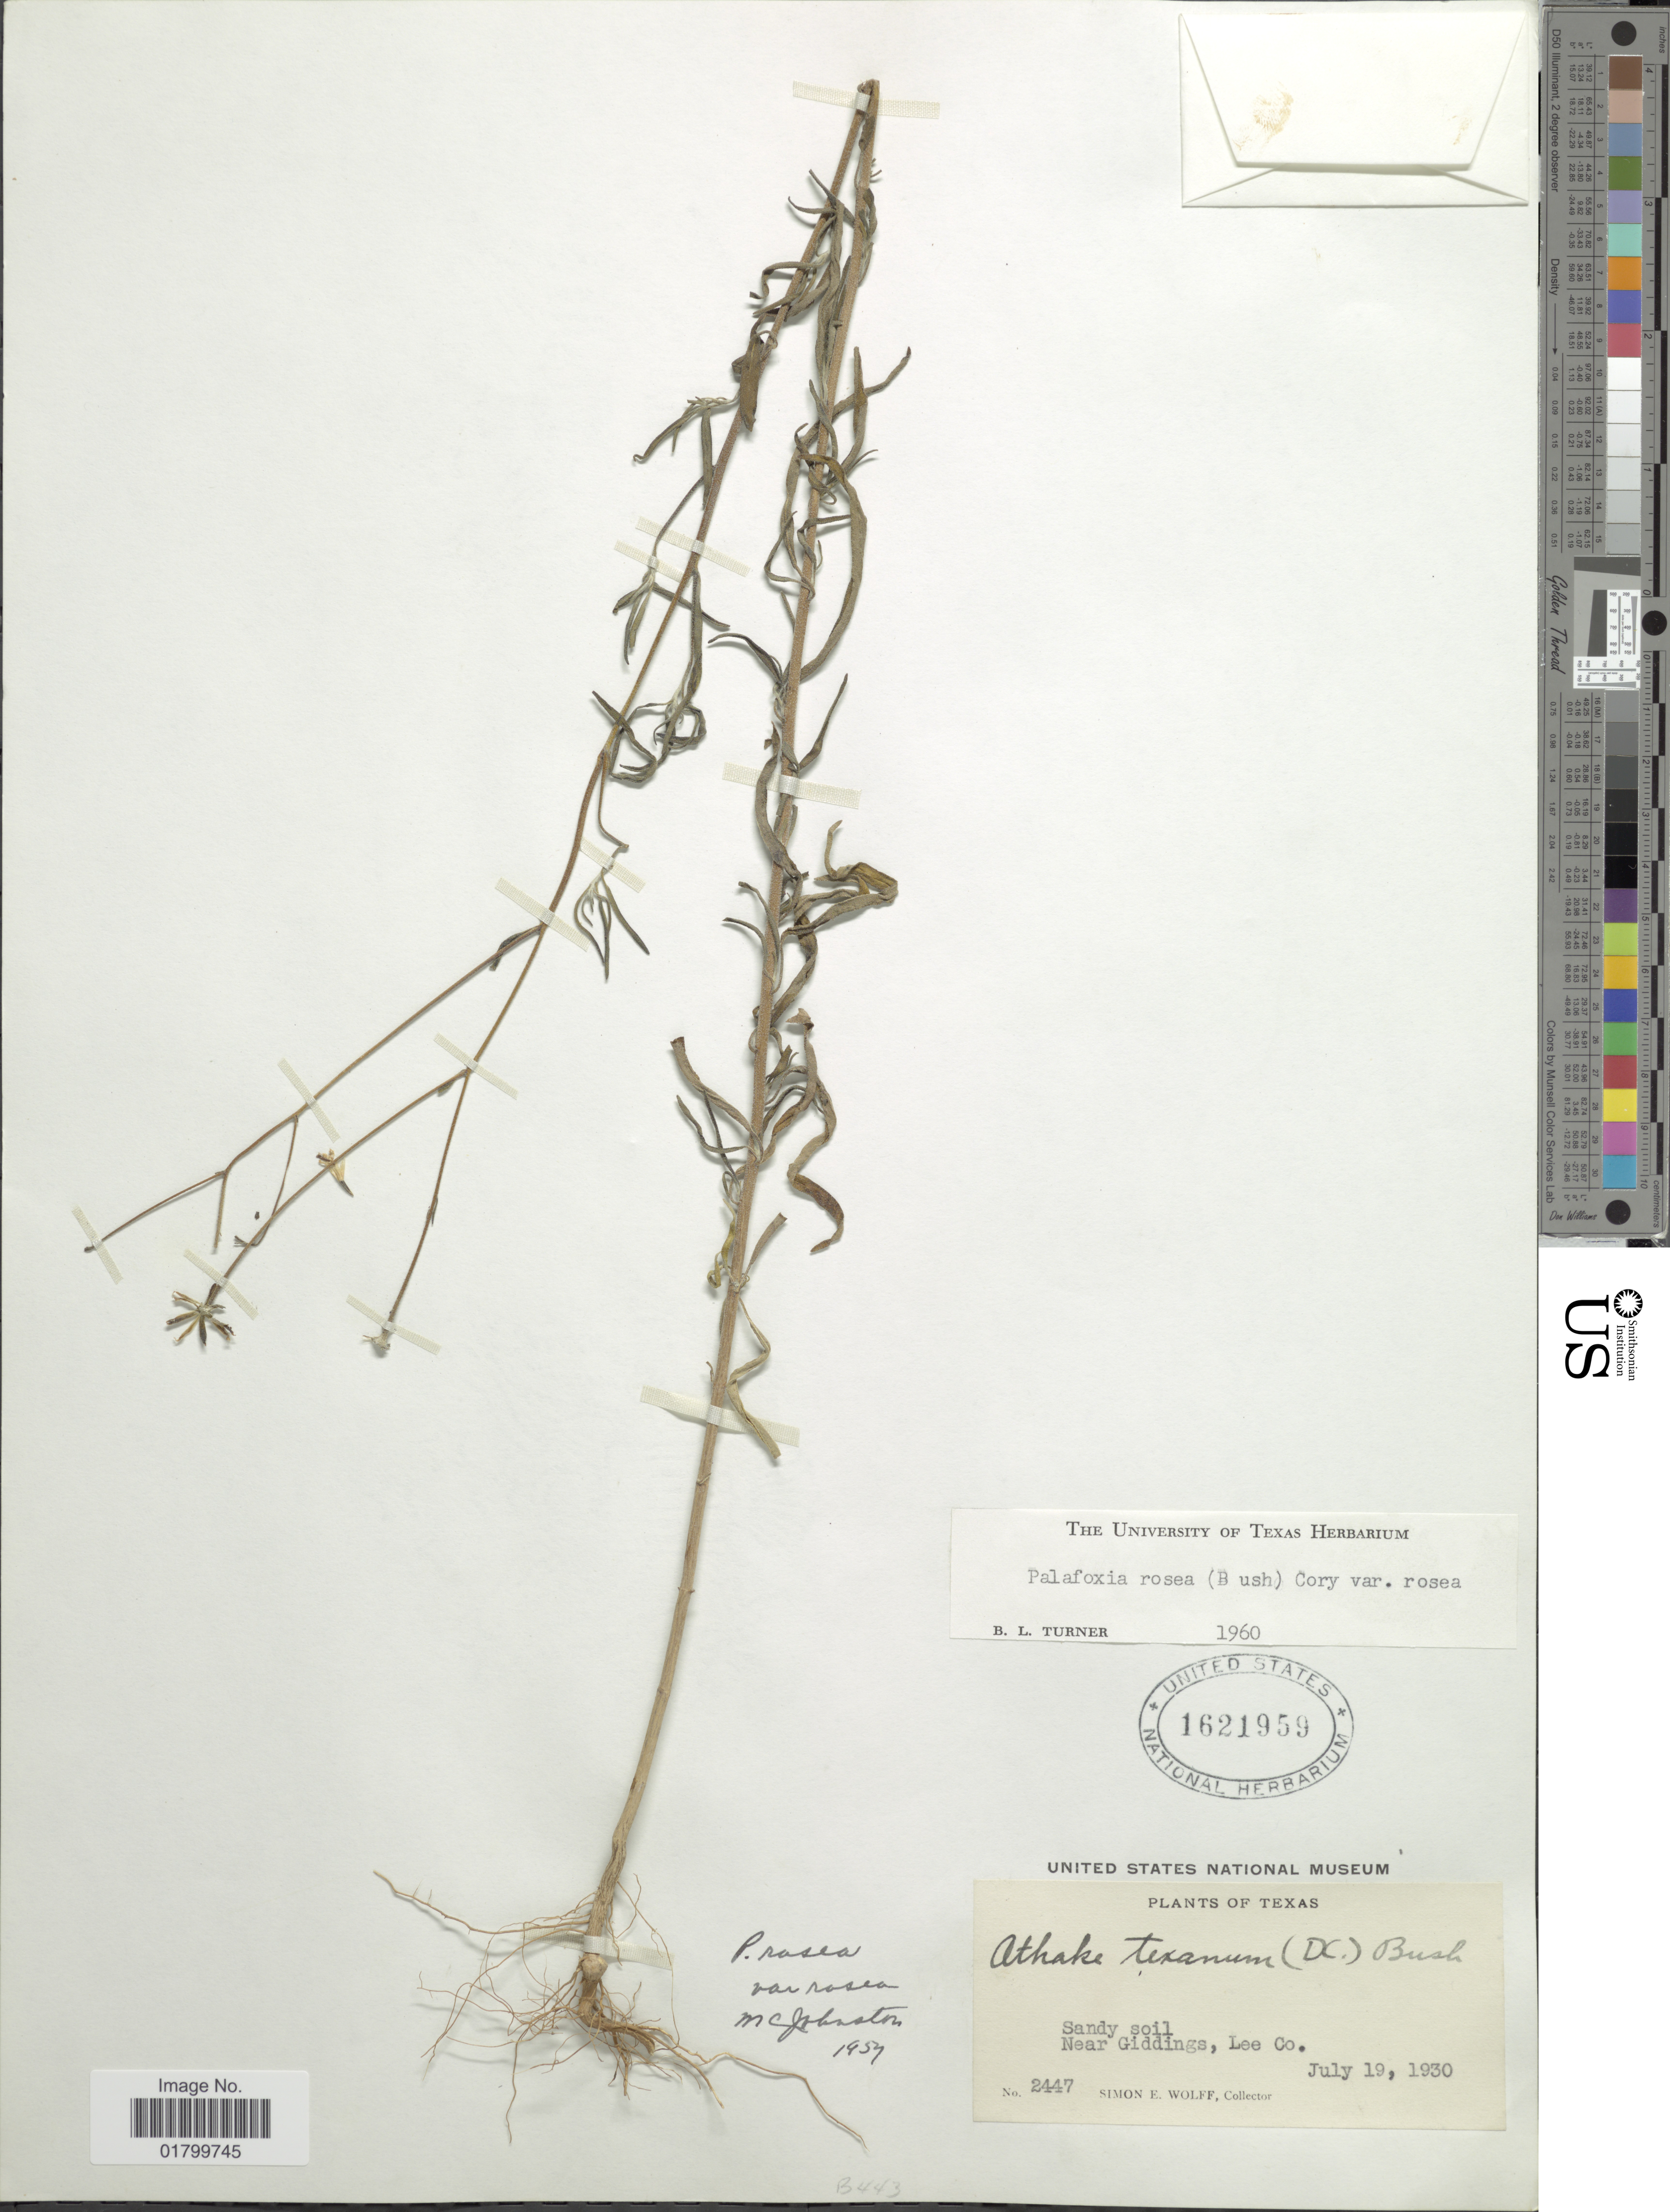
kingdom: Plantae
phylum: Tracheophyta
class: Magnoliopsida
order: Asterales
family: Asteraceae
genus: Palafoxia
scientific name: Palafoxia rosea var. rosea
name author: (Bush) Cory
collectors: S. E. Wolff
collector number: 2447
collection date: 1930-07-19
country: United States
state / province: Texas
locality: Sandy soil, Near Giddings, Lee Co.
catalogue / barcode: US 1621959